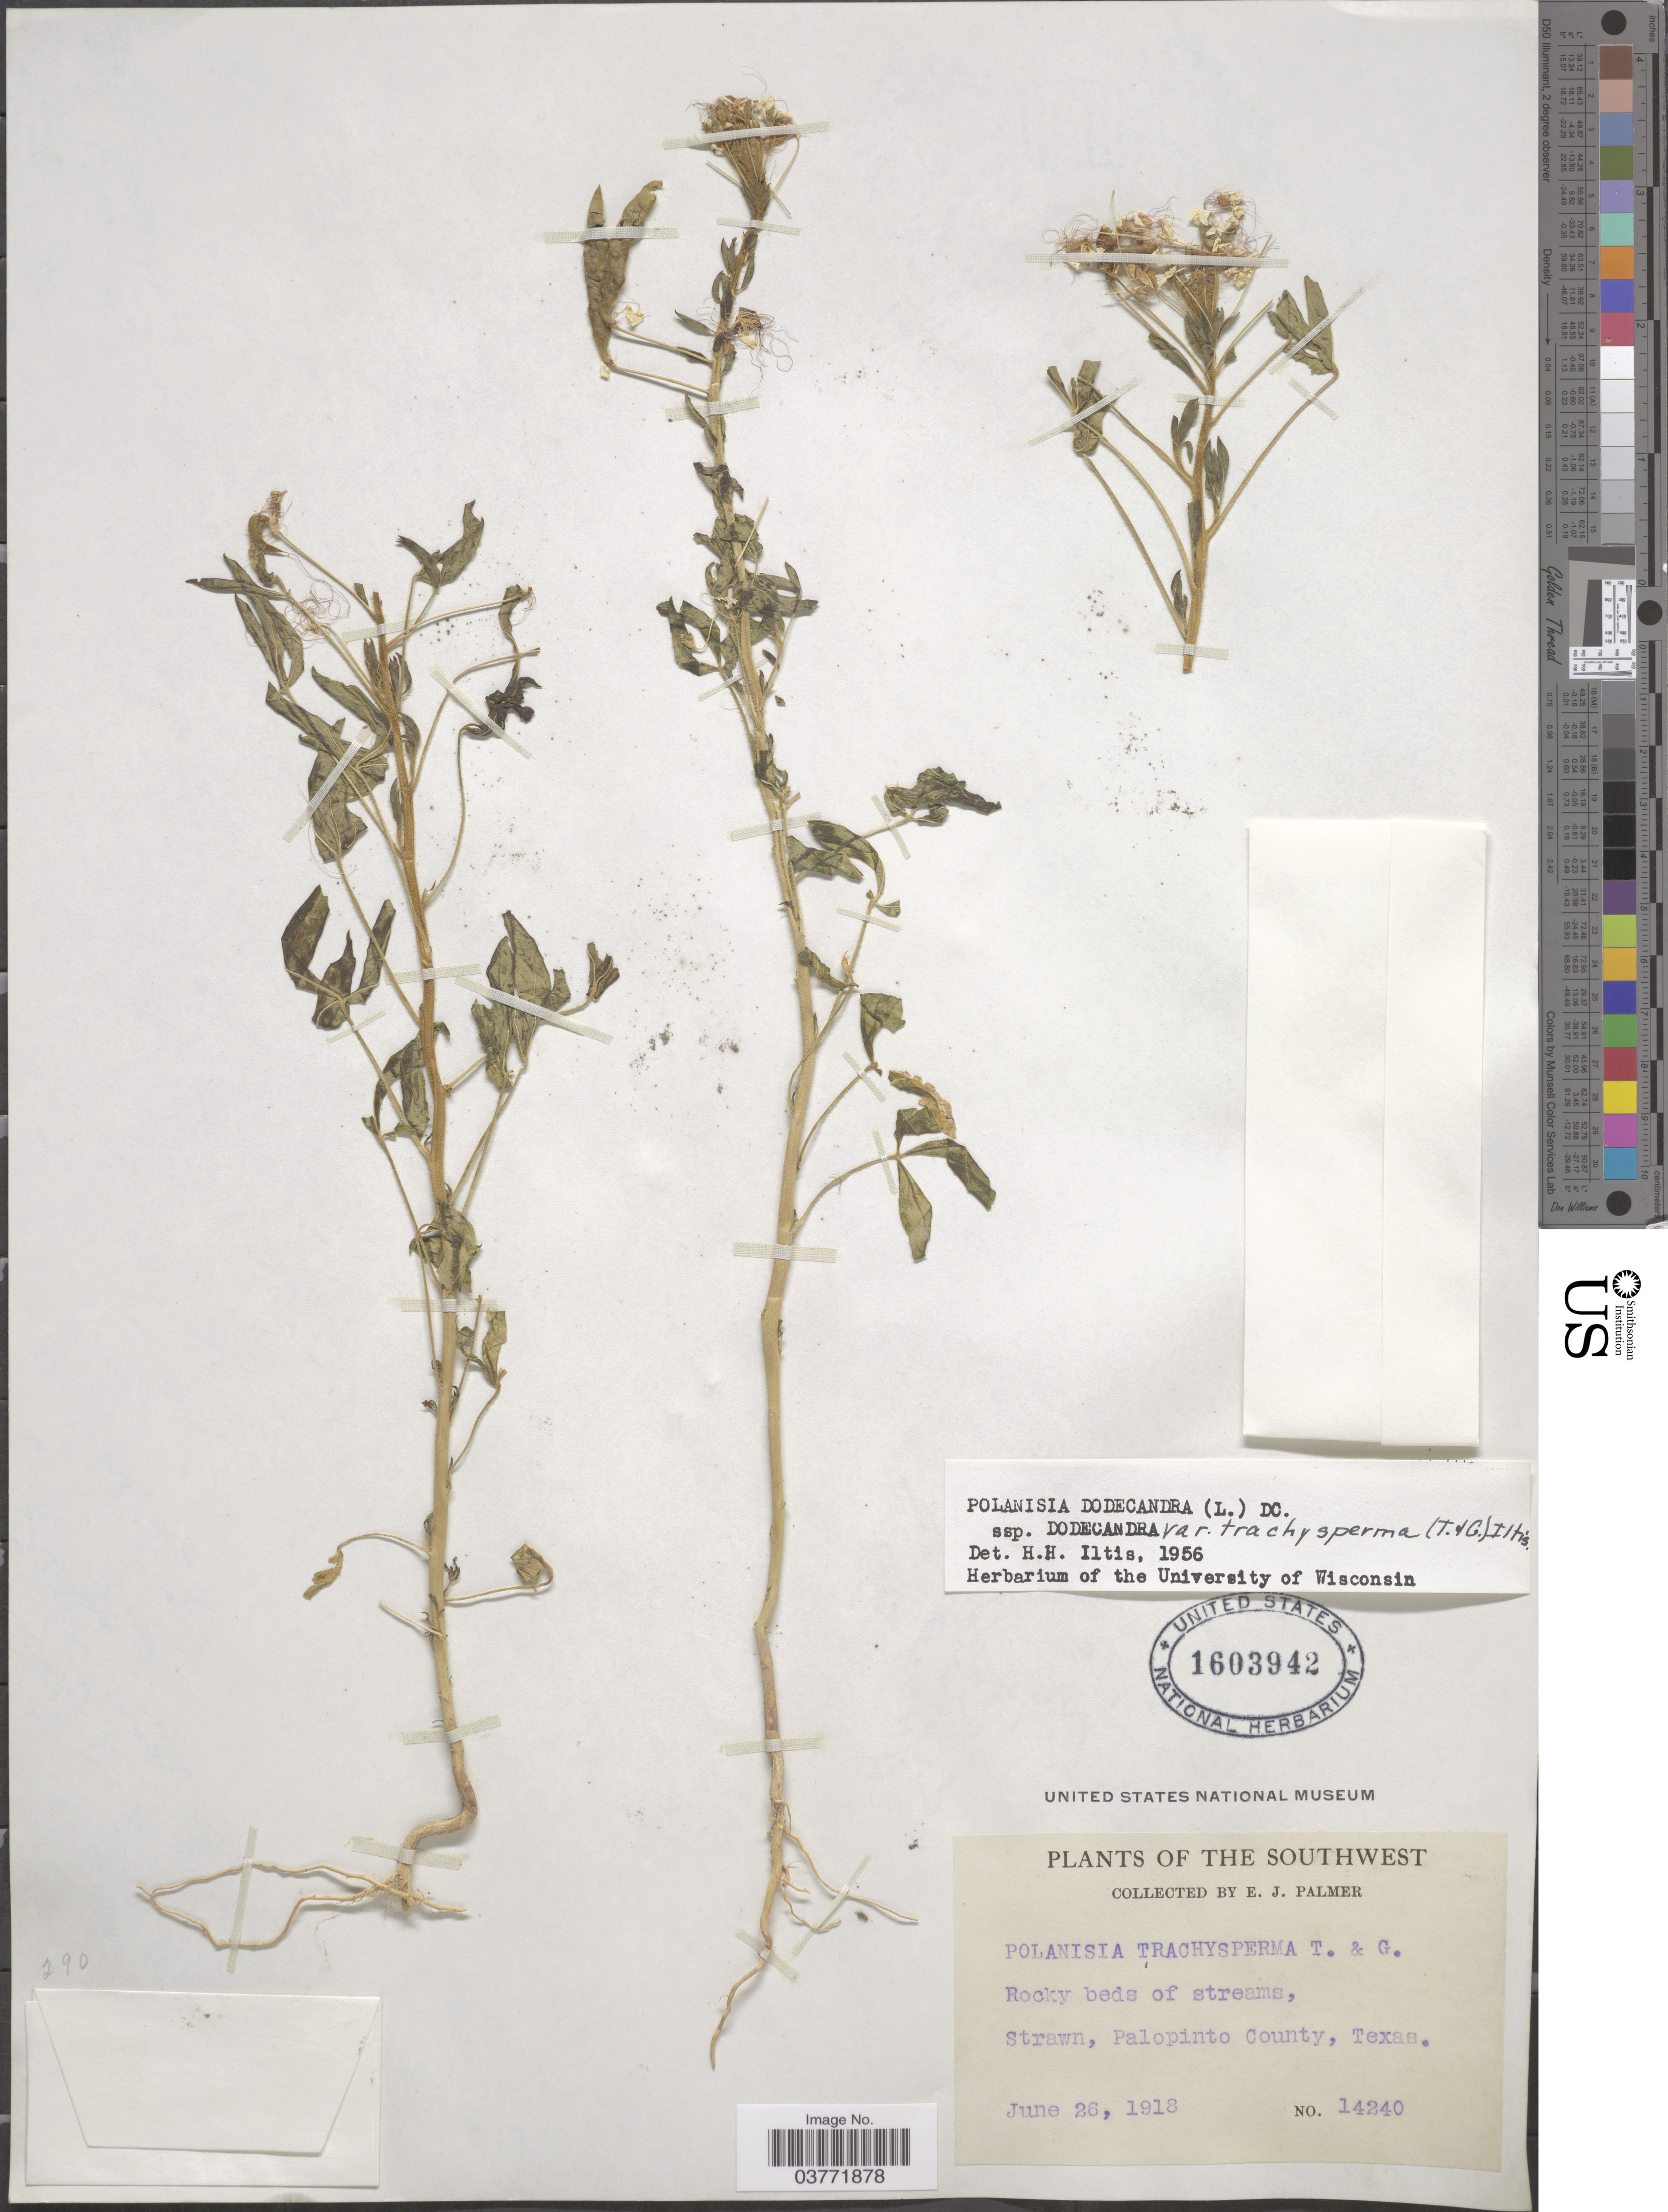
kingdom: Plantae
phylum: Tracheophyta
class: Magnoliopsida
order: Brassicales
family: Cleomaceae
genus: Polanisia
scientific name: Polanisia trachysperma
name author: Torr. & A. Gray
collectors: E. J. Palmer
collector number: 14240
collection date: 1918-06-26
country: United States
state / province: Texas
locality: The Southwest. Strawn, Palopinto County.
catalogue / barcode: US 1603942